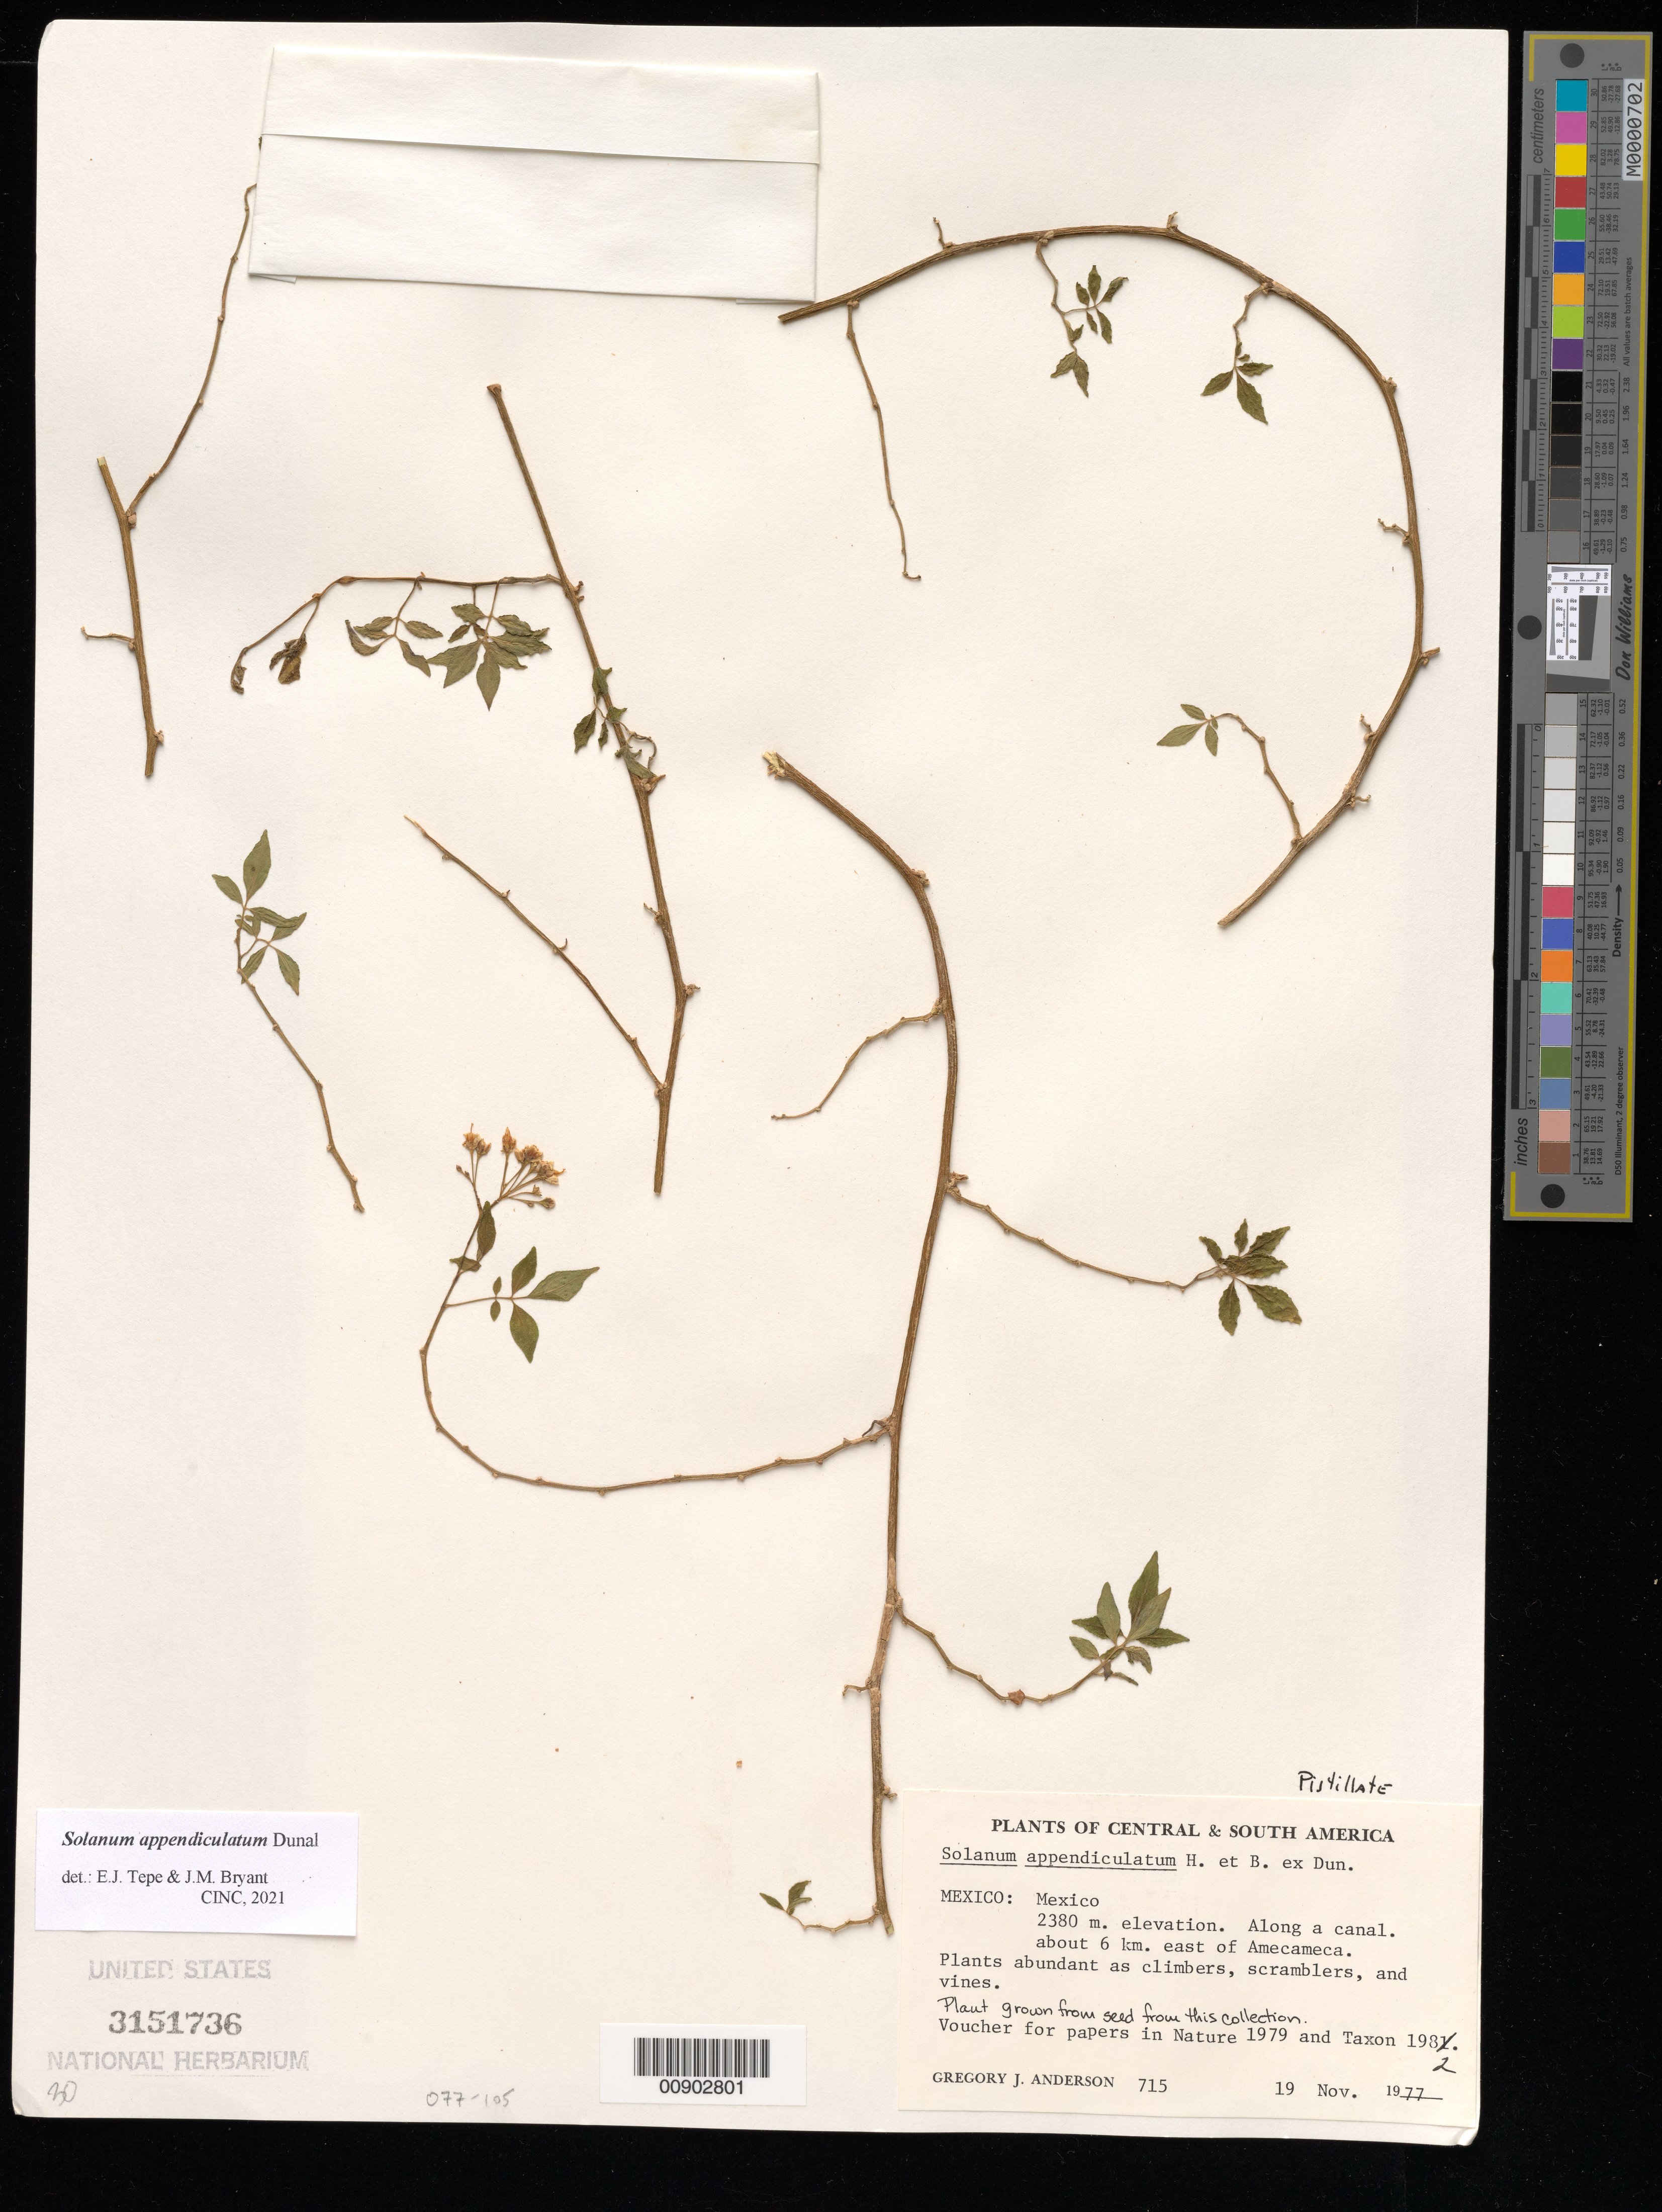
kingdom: Plantae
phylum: Tracheophyta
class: Magnoliopsida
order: Solanales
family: Solanaceae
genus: Solanum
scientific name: Solanum appendiculatum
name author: Humb. & Bonpl. ex Dunal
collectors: G. J. Anderson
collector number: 715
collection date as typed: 19 Nov 1977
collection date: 1977-11-19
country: Mexico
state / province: México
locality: Along a canal about 6 km. E of Amecameca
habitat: Along a canal.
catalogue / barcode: US 3151736